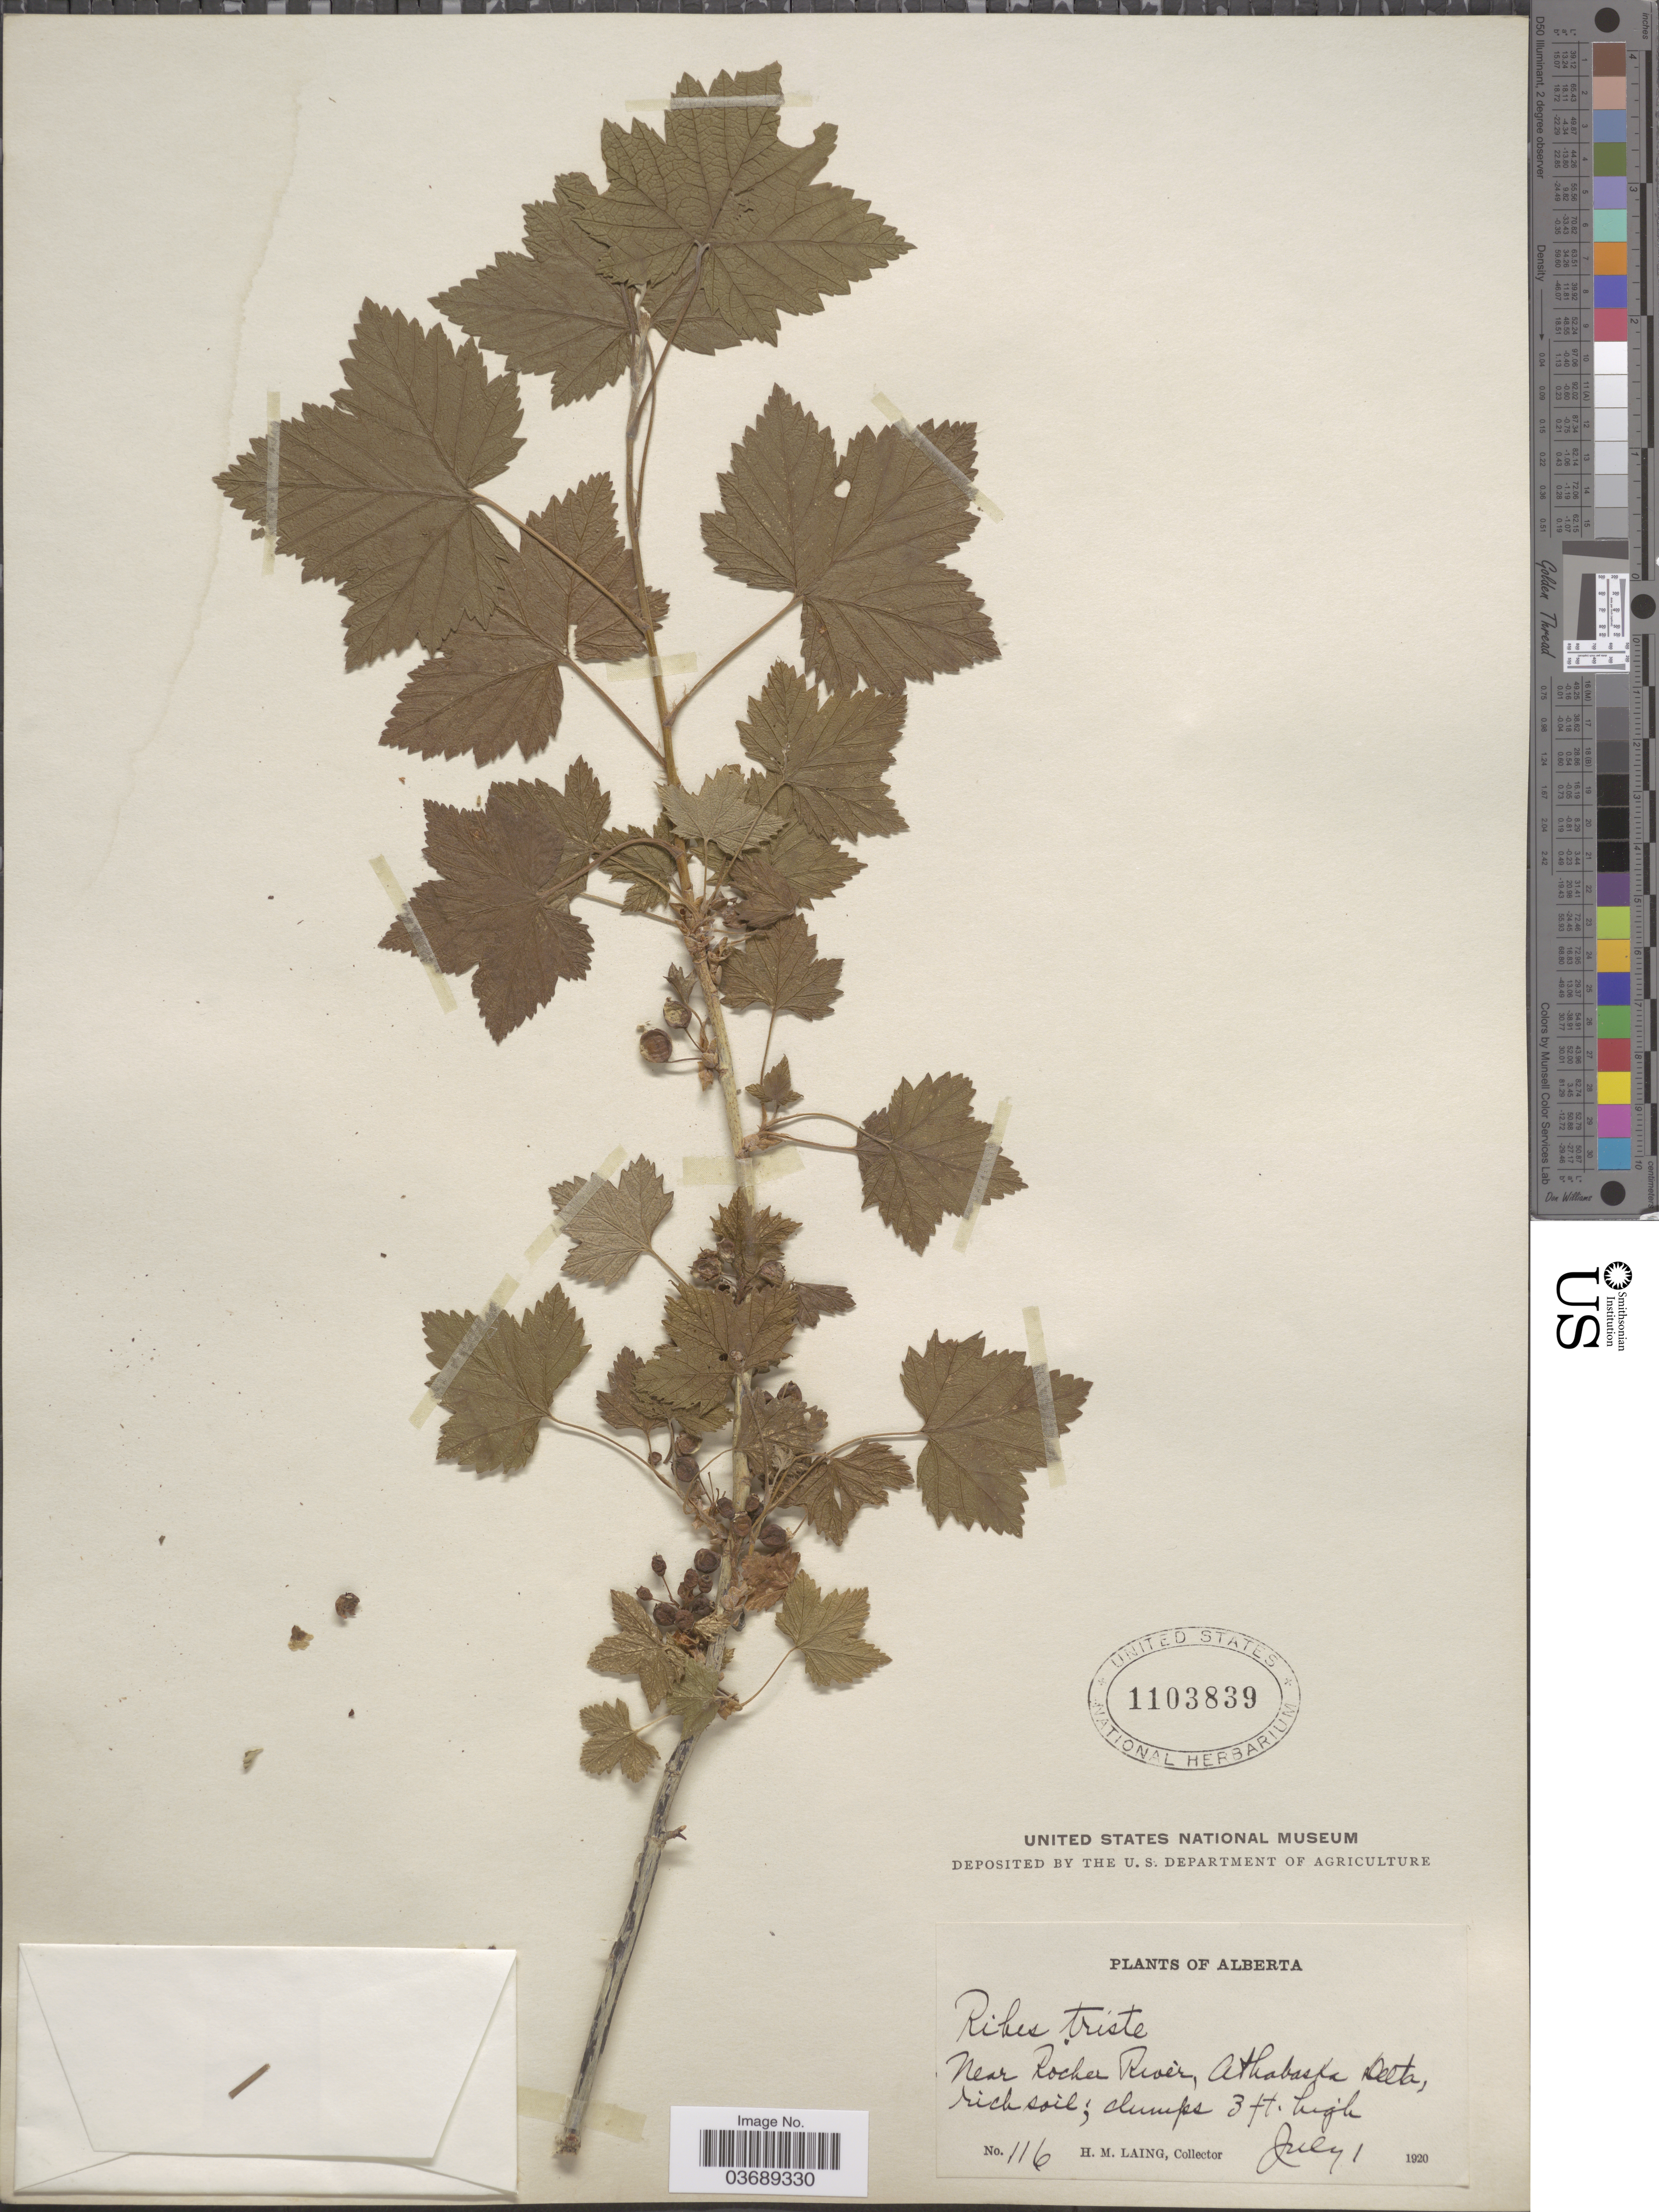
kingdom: Plantae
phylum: Tracheophyta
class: Magnoliopsida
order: Saxifragales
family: Grossulariaceae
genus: Ribes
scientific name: Ribes triste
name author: Pall.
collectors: H. Laing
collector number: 116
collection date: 1920-07-01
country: Canada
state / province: Alberta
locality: Near Rocher River, Athabaska Delta.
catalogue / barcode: US 1103839